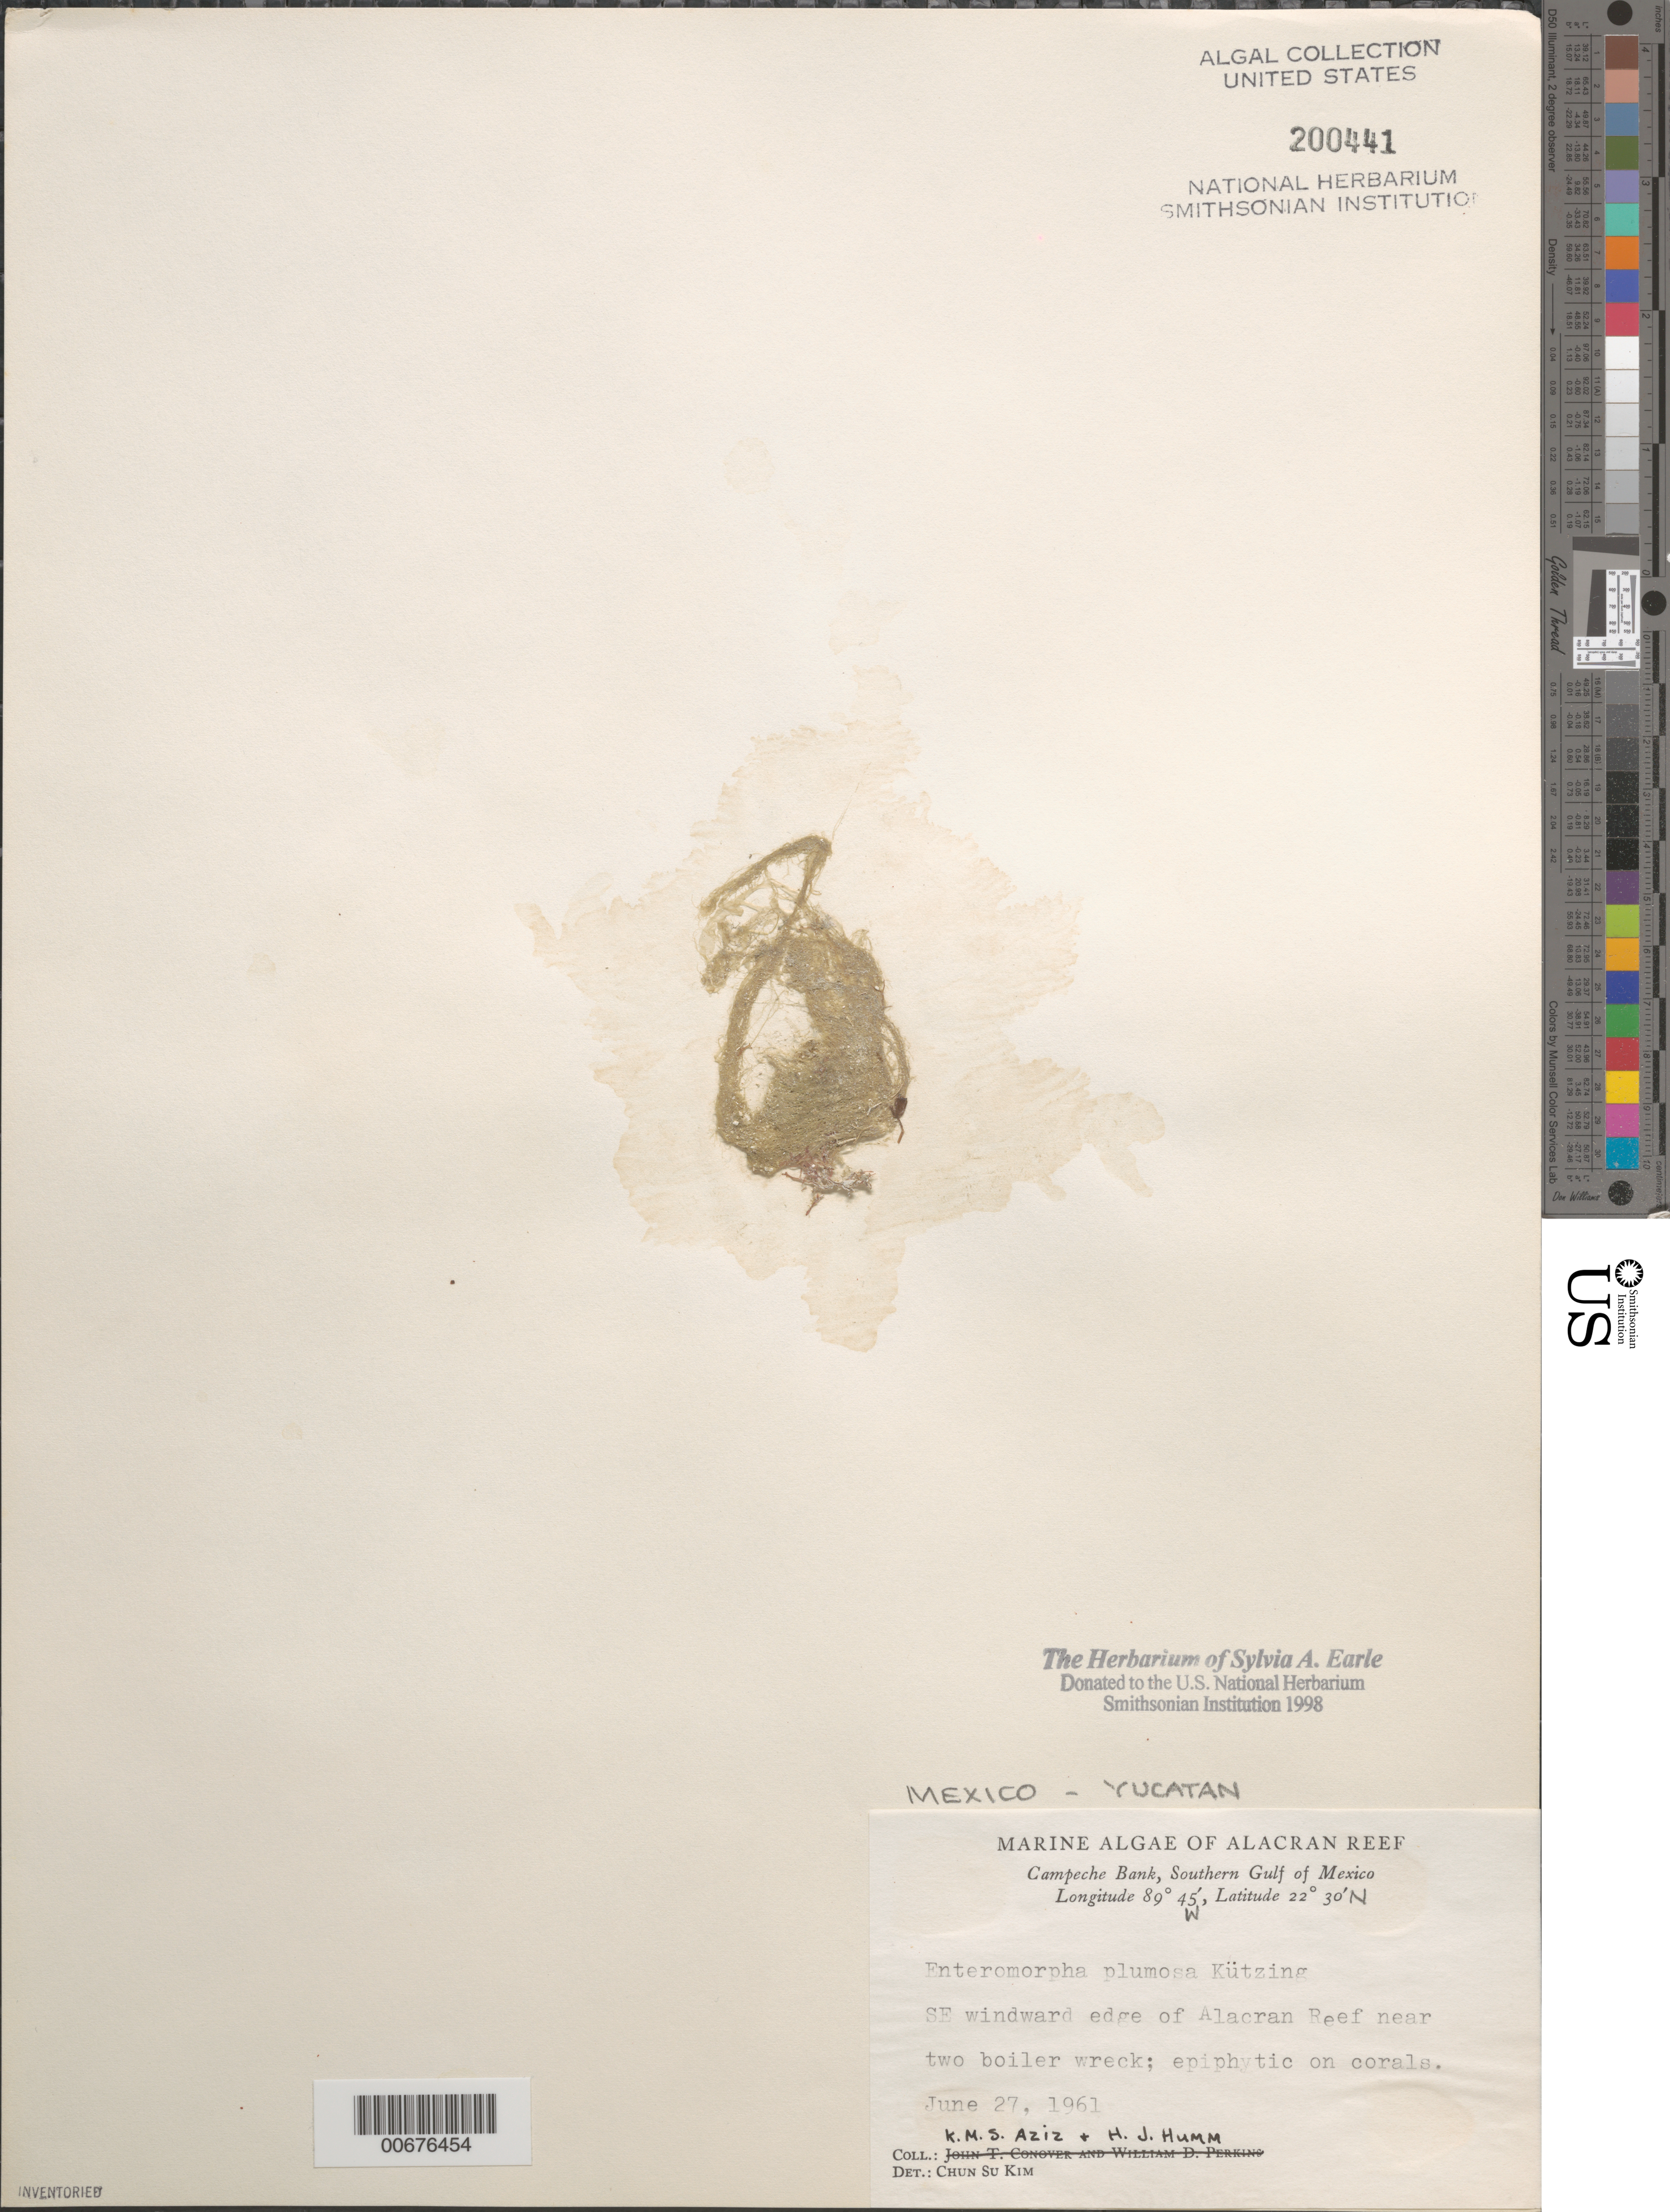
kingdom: Plantae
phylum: Chlorophyta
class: Ulvophyceae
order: Ulvales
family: Ulvaceae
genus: Ulva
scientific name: Ulva paradoxa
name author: C. Agardh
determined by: Algae name updating Project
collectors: K. M. Aziz & H. J. Humm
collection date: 1961-06-27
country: Mexico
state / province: Yucatán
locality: Alacran Reef. Campeche Bank, Southern Gulf of Mexico. SE windward edge of Alacran Reef near two boiler wreck.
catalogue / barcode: US 200441